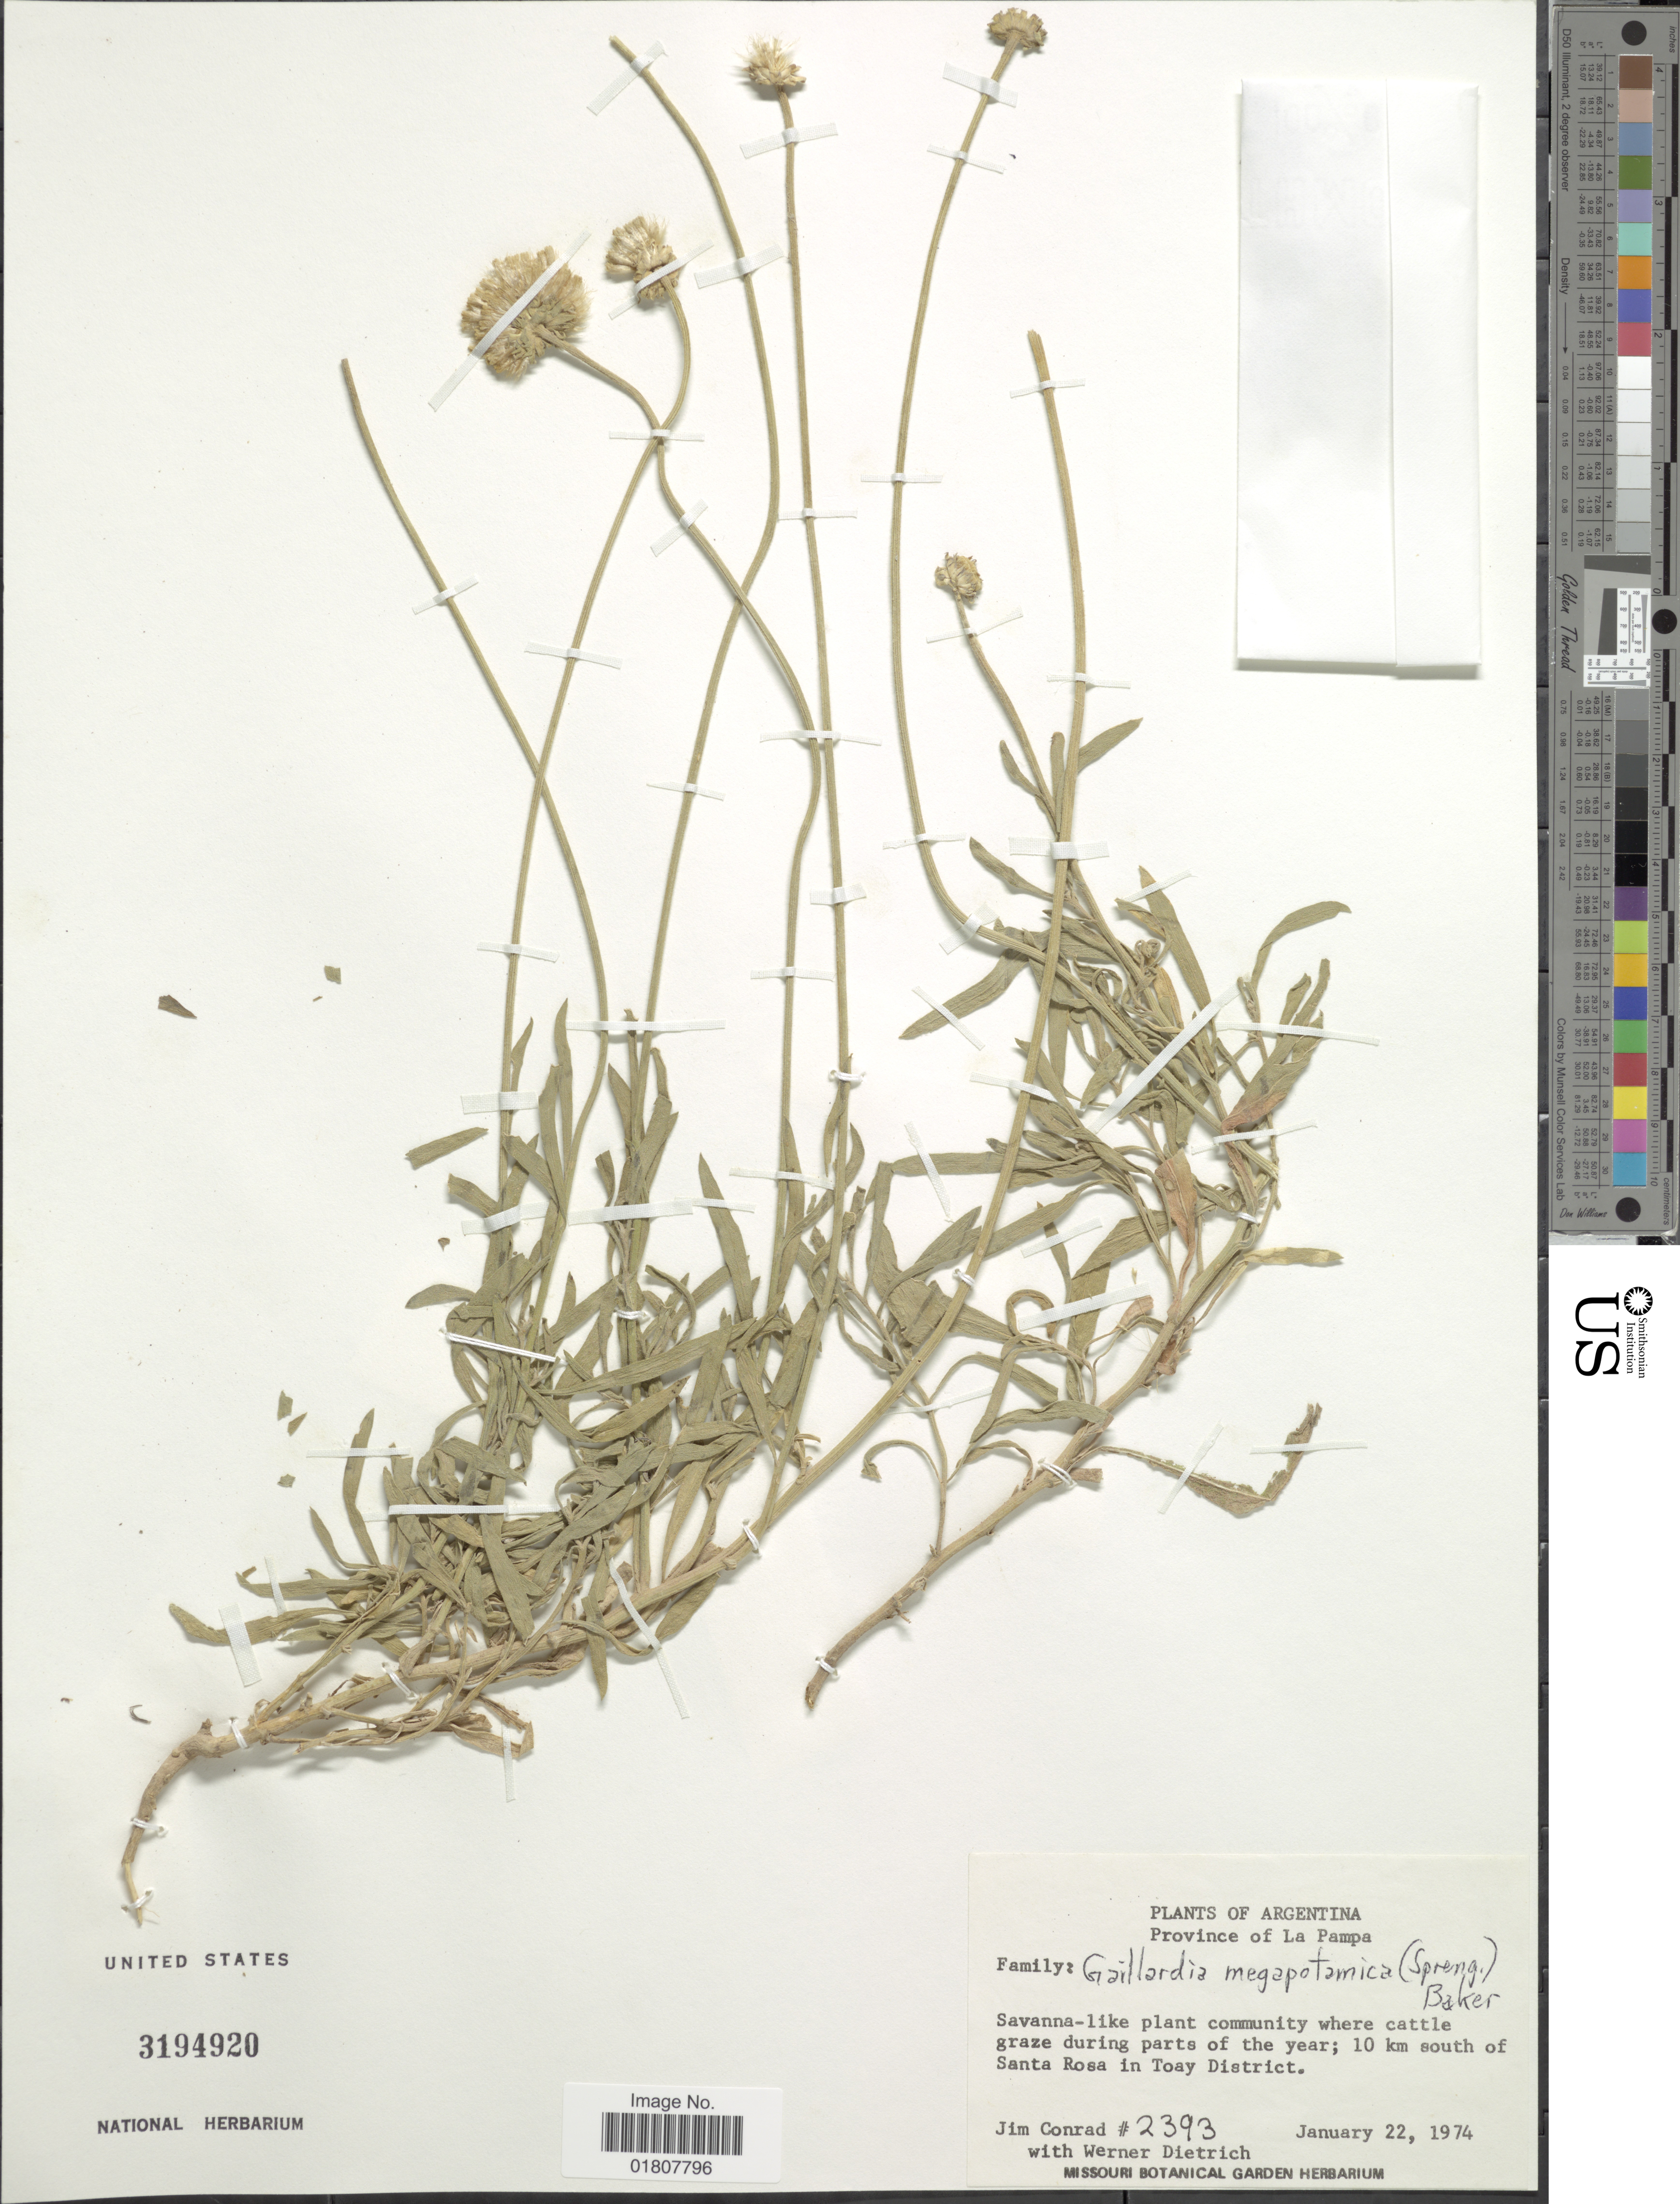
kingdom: Plantae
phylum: Tracheophyta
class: Magnoliopsida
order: Asterales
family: Asteraceae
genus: Gaillardia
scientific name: Gaillardia megapotamica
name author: (Spreng.) Baker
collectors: J. Conrad & W. Dietrich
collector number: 2393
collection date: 1974-01-22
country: Argentina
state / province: La Pampa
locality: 10 km south of Santa Rosa in Toay District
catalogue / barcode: US 3194920